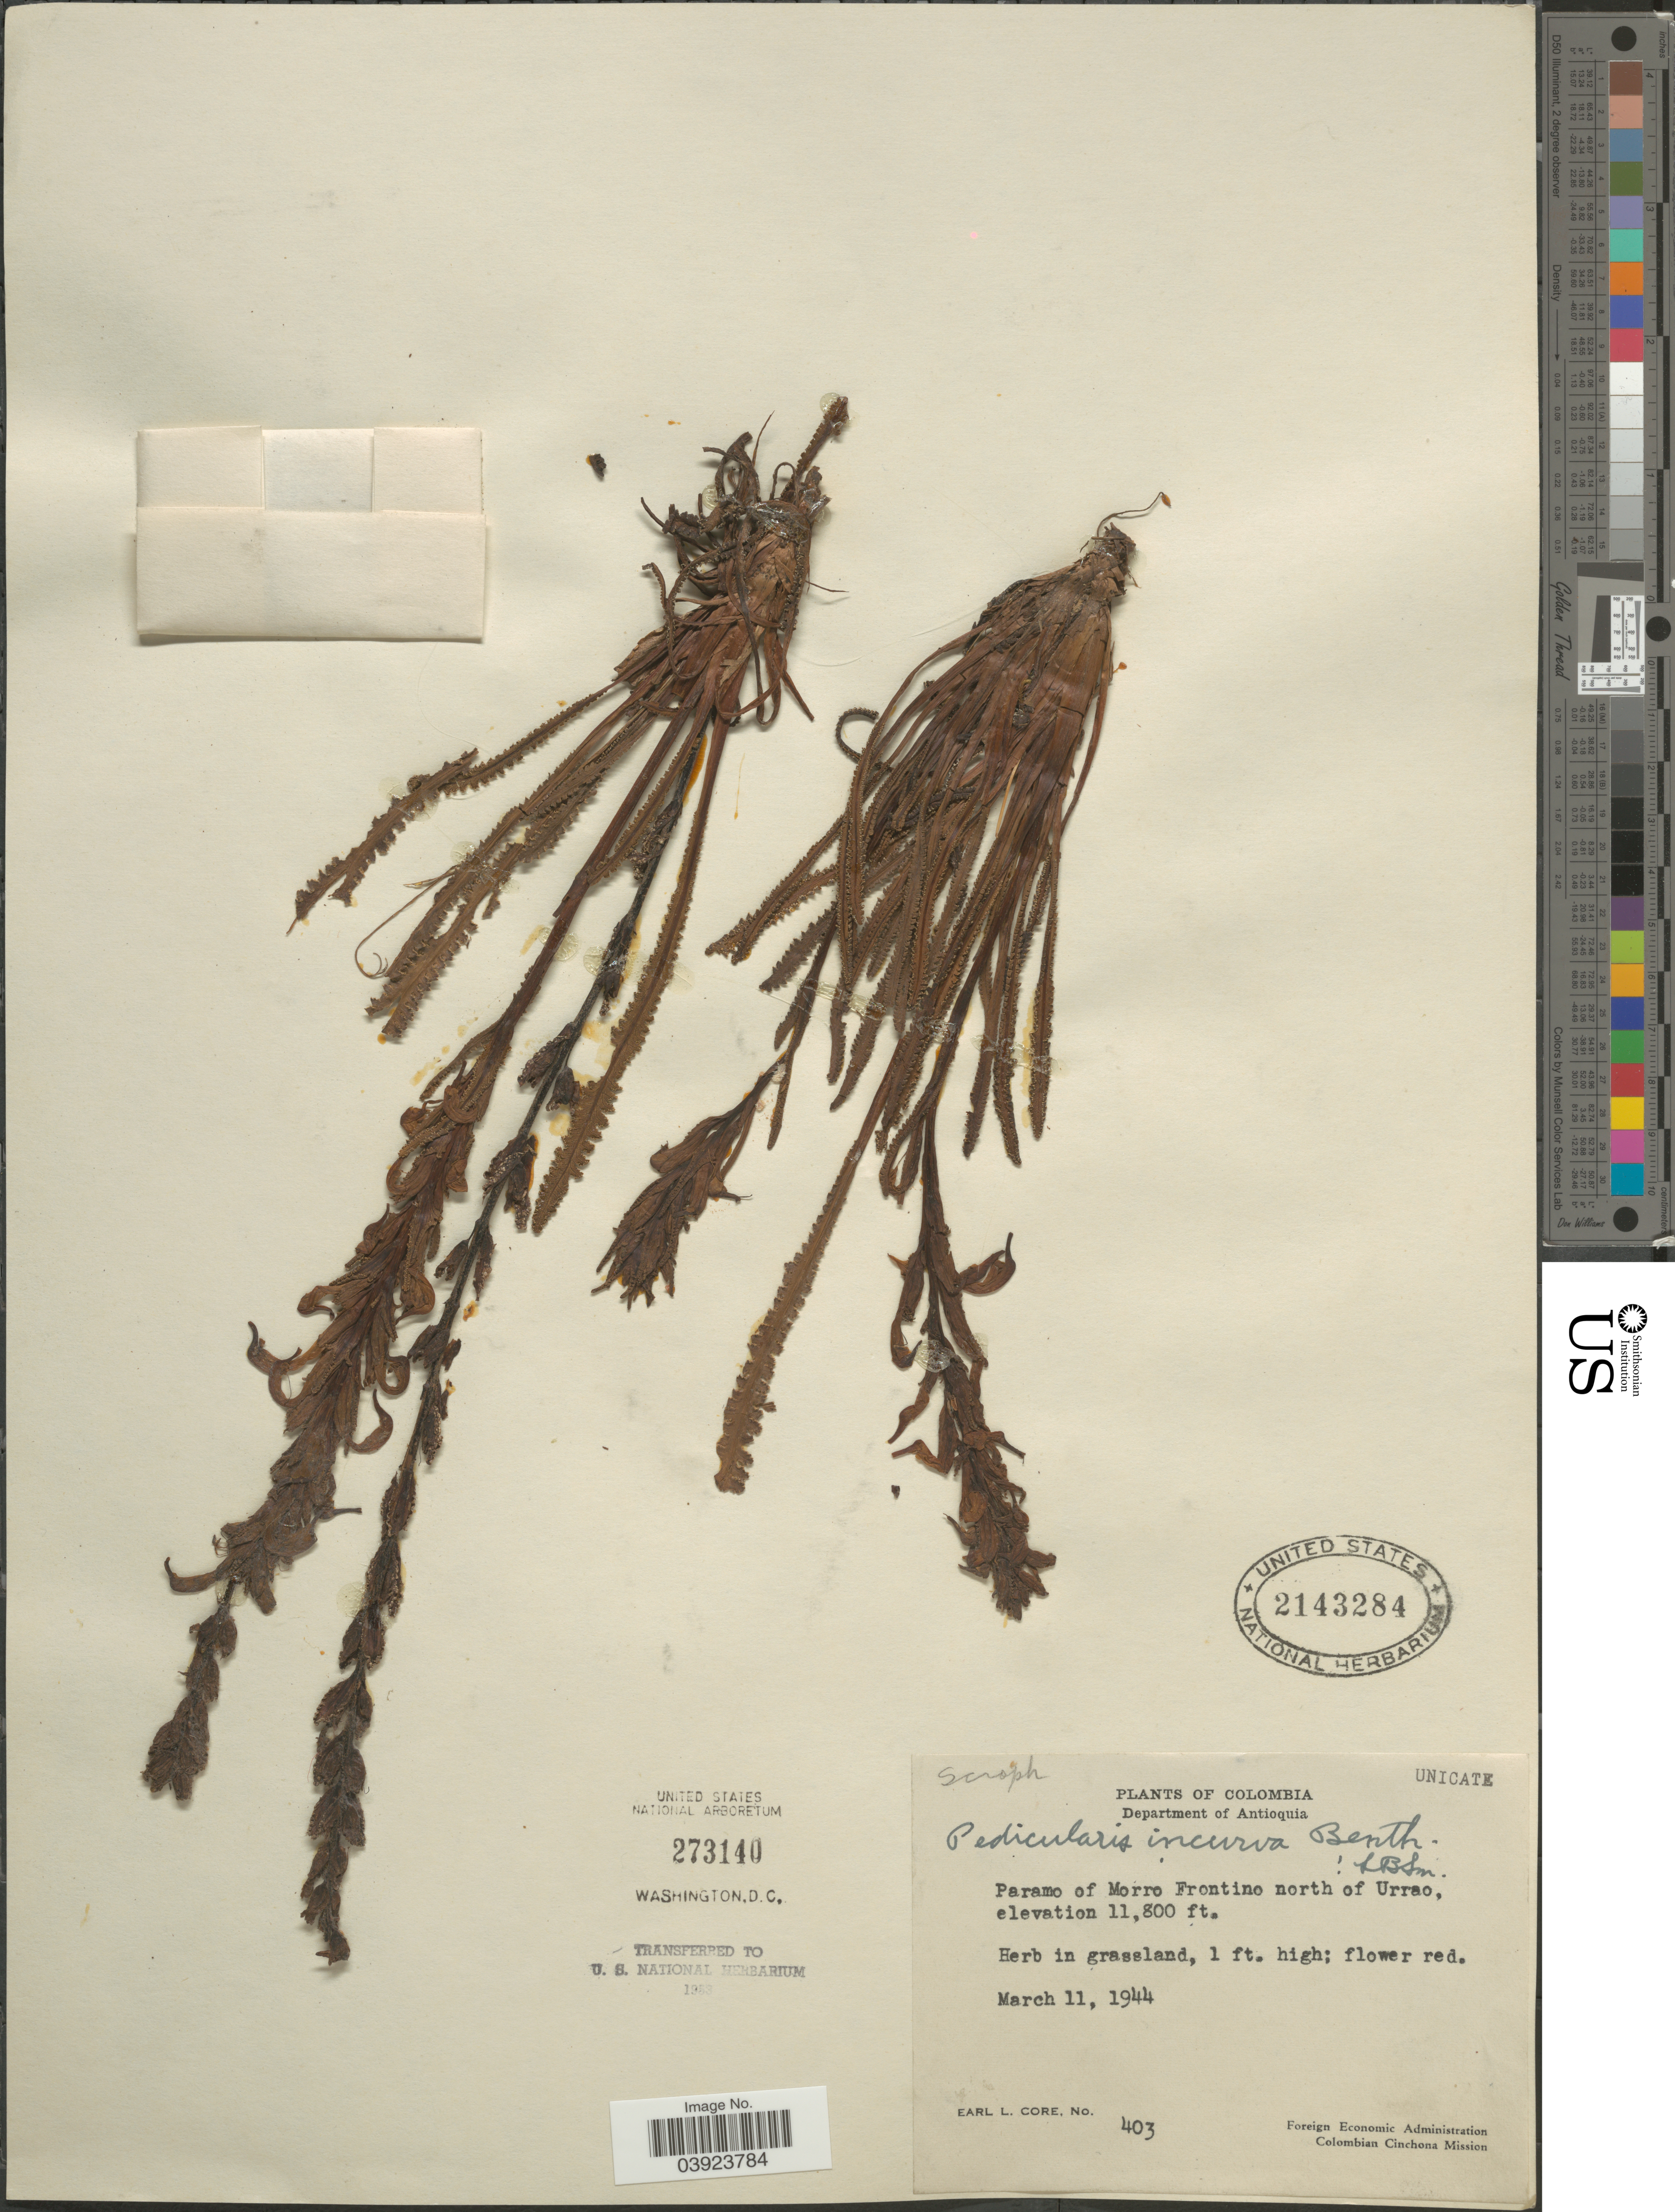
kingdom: Plantae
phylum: Tracheophyta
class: Magnoliopsida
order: Lamiales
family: Orobanchaceae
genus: Pedicularis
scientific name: Pedicularis incurva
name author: Benth.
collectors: E. L. Core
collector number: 403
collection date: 1944-03-11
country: Colombia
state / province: Antioquia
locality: Department of Antioquia. Paramo of Morro Frontino north of Urrao.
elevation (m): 3597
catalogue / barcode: US 2143284